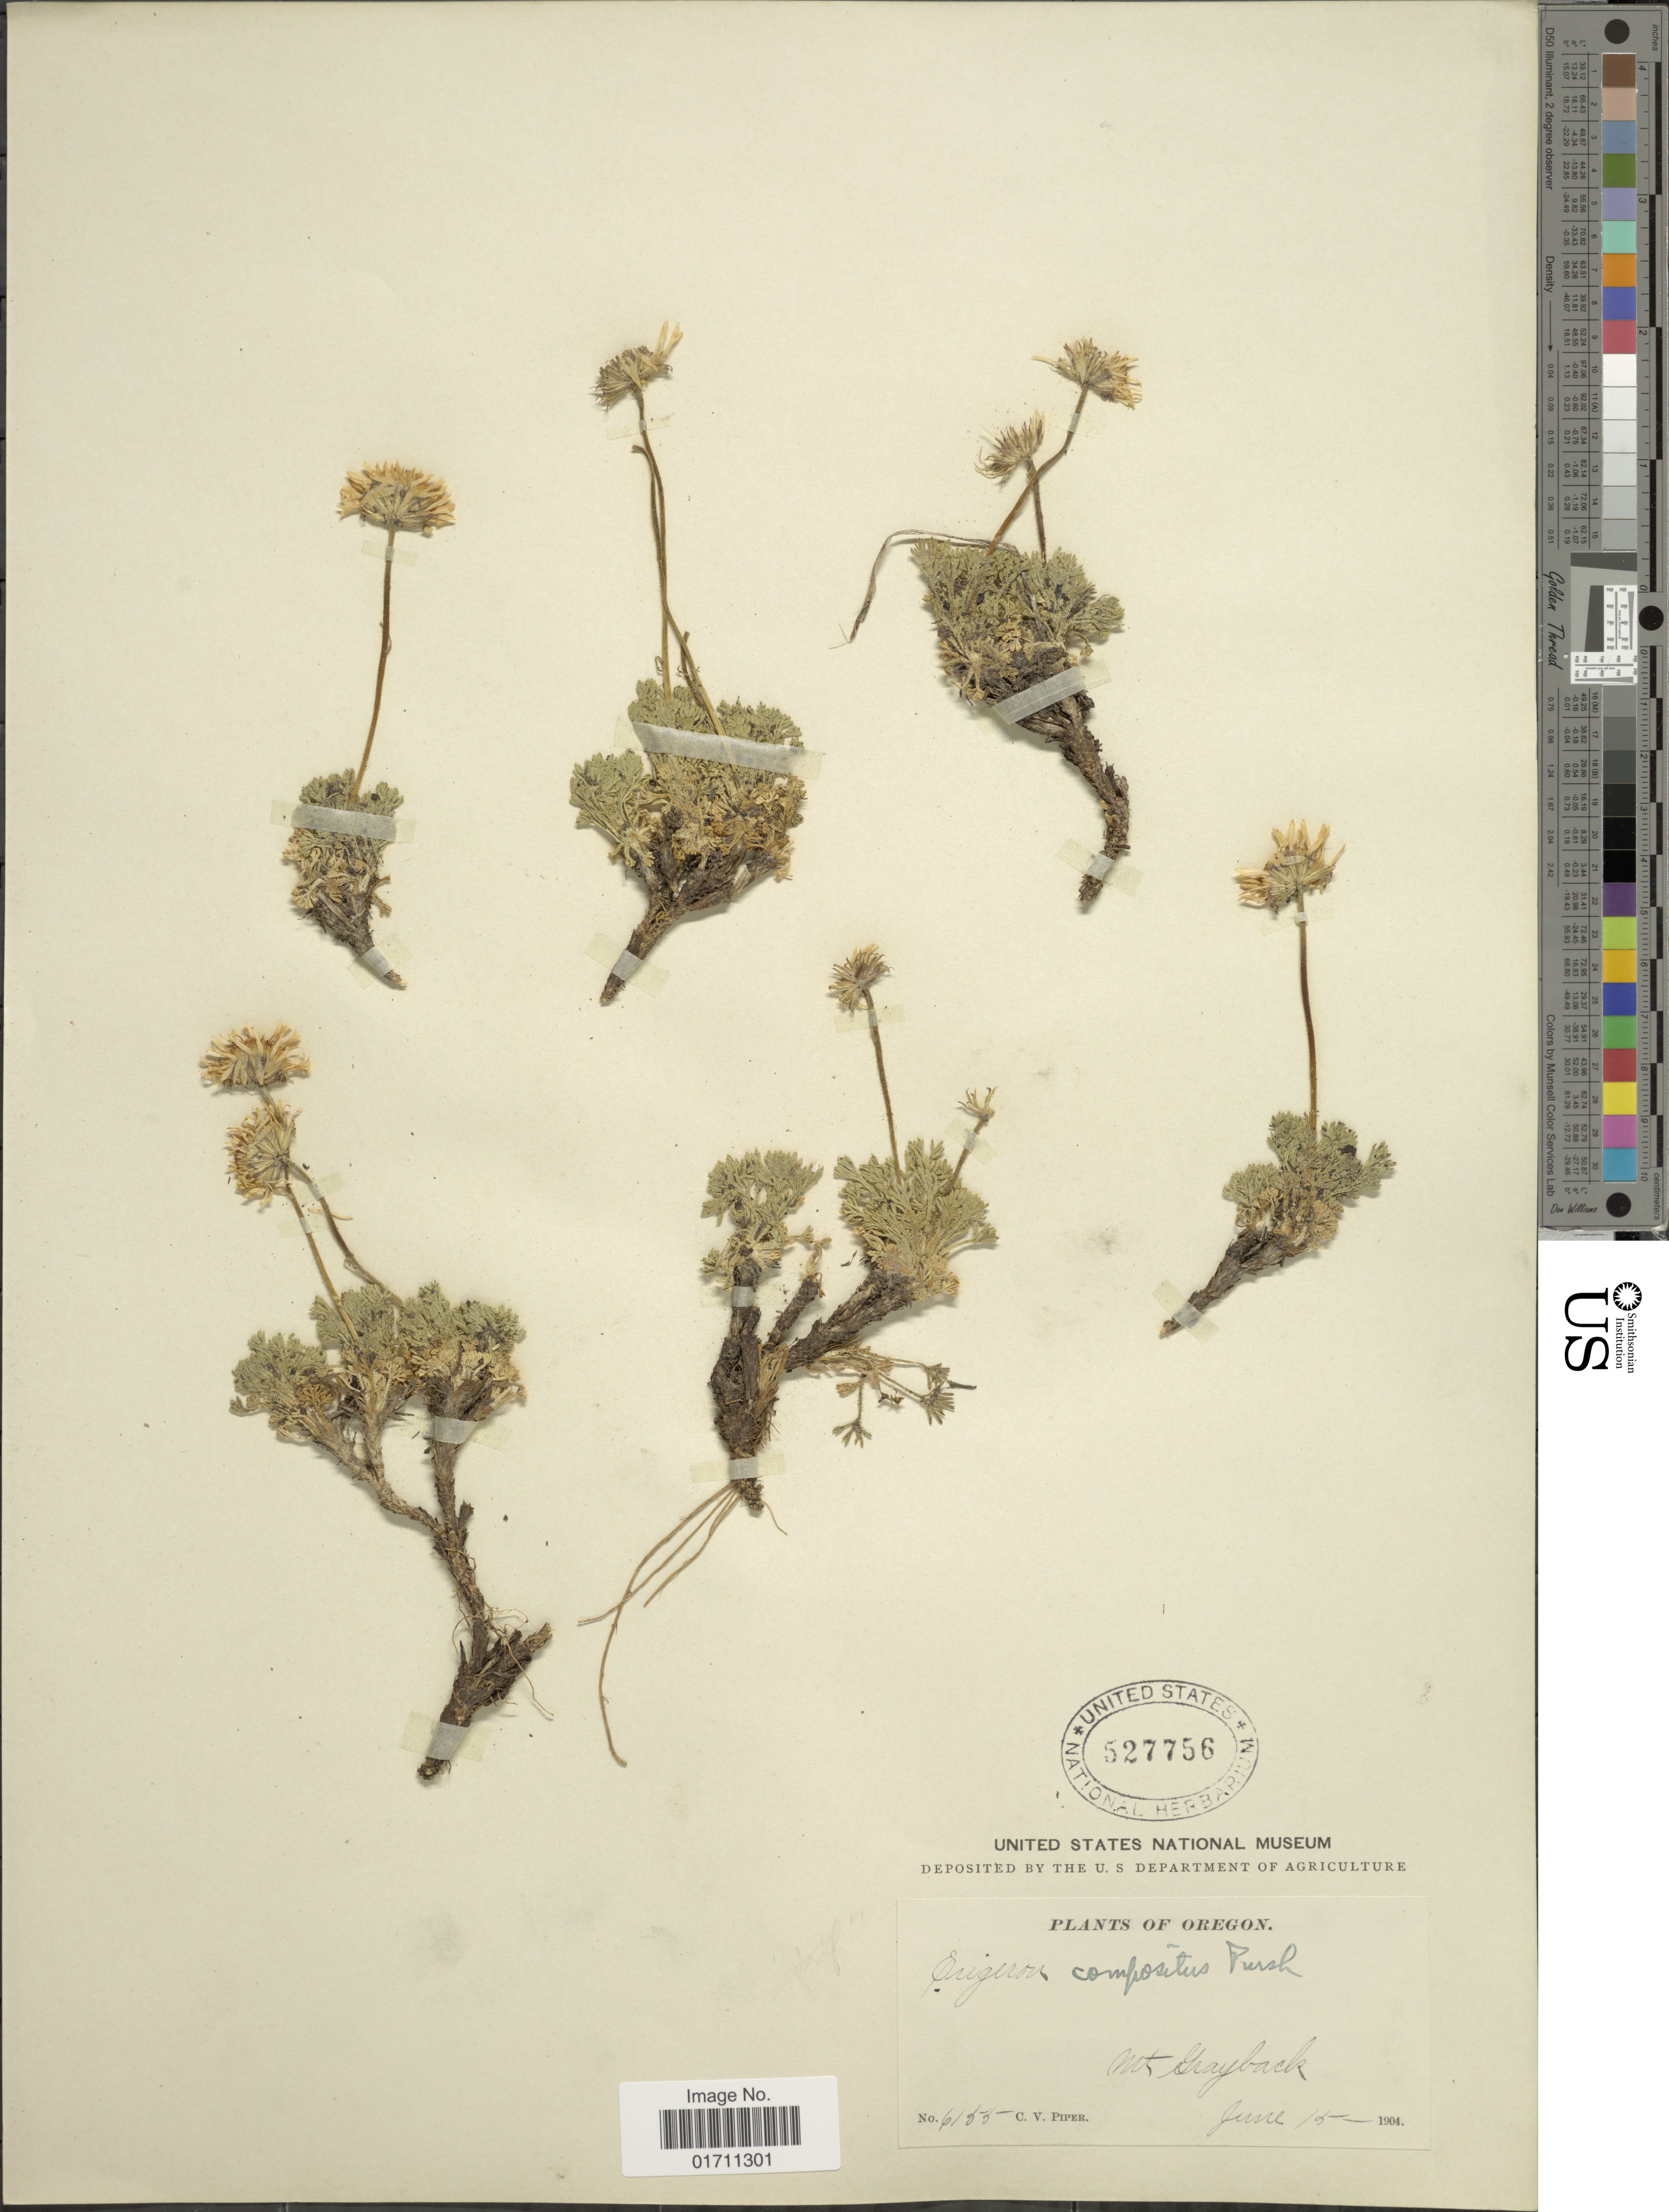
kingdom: Plantae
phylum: Tracheophyta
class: Magnoliopsida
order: Asterales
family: Asteraceae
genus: Erigeron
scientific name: Erigeron compositus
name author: Pursh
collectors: C. V. Piper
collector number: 6155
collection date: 1904-06-15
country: United States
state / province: Oregon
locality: Mt Grayback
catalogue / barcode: US 527756